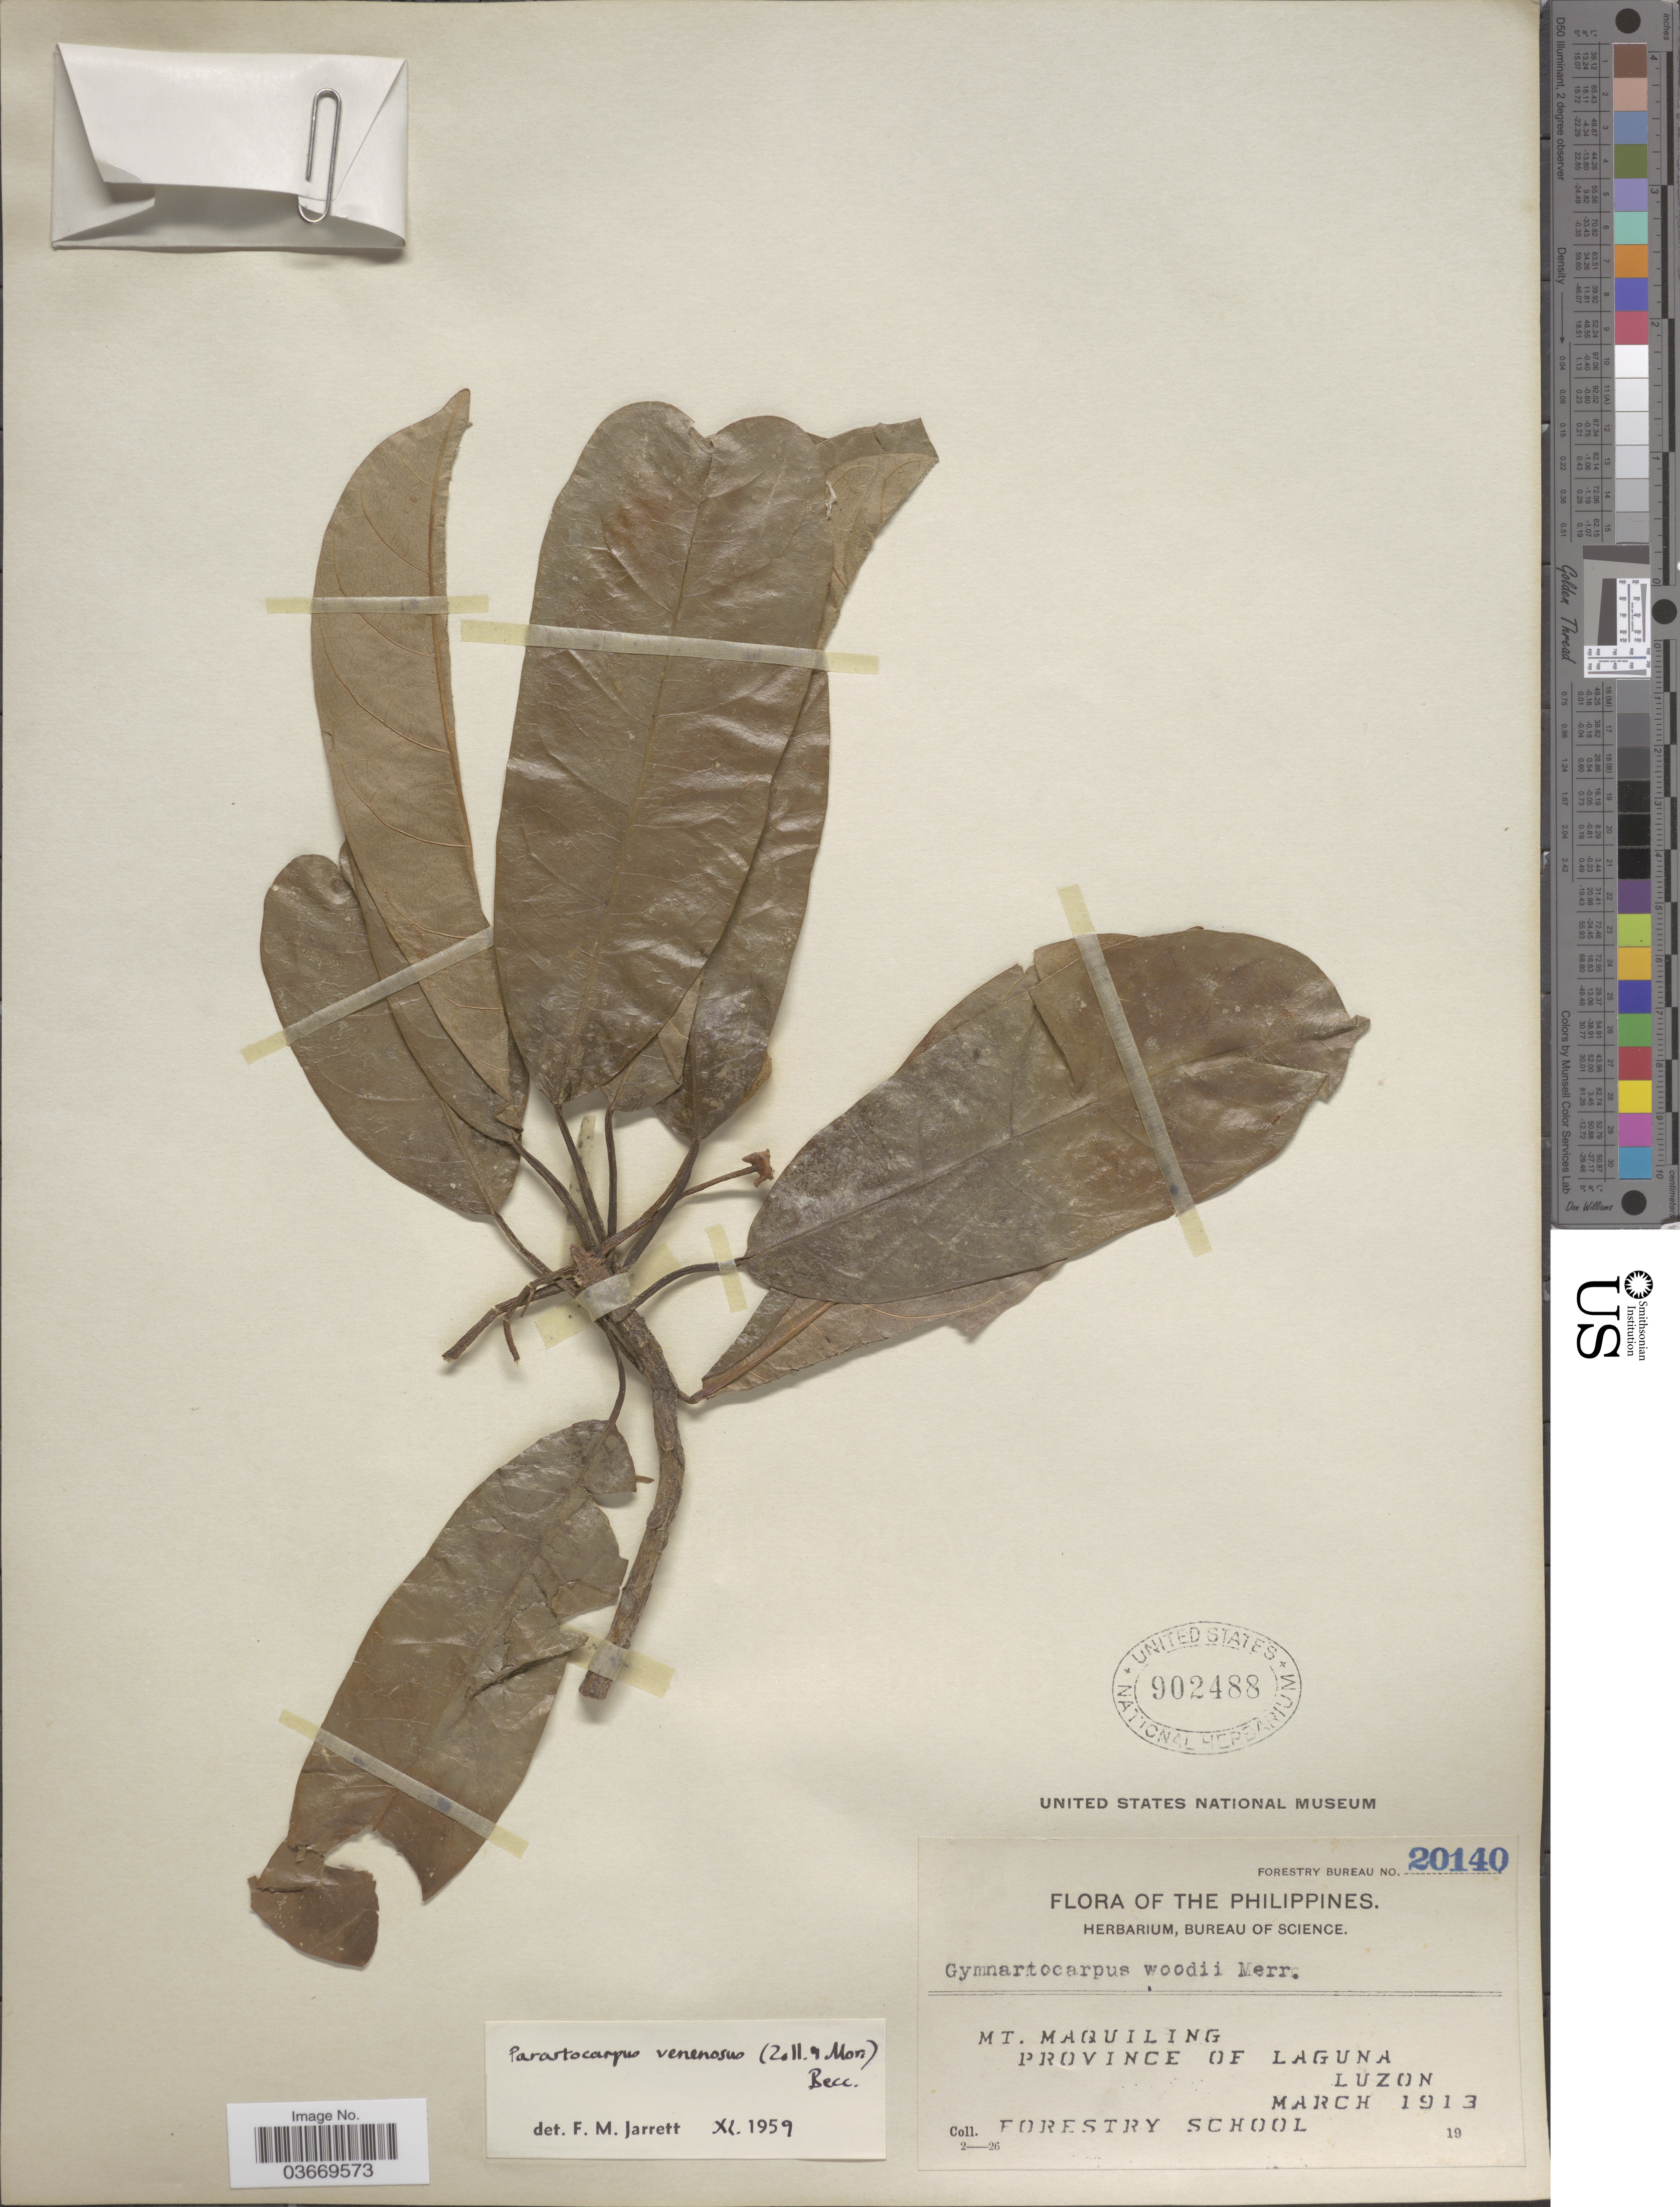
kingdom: Plantae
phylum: Tracheophyta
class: Magnoliopsida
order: Rosales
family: Moraceae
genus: Parartocarpus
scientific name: Parartocarpus venenosus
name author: (Zoll. & Moritzi) Becc.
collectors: Forestry School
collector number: Forestry Bureau 20140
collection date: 1913-03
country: Philippines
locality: Mt. Maquiling. Province of Laguna Luzon.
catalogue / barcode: US 902488